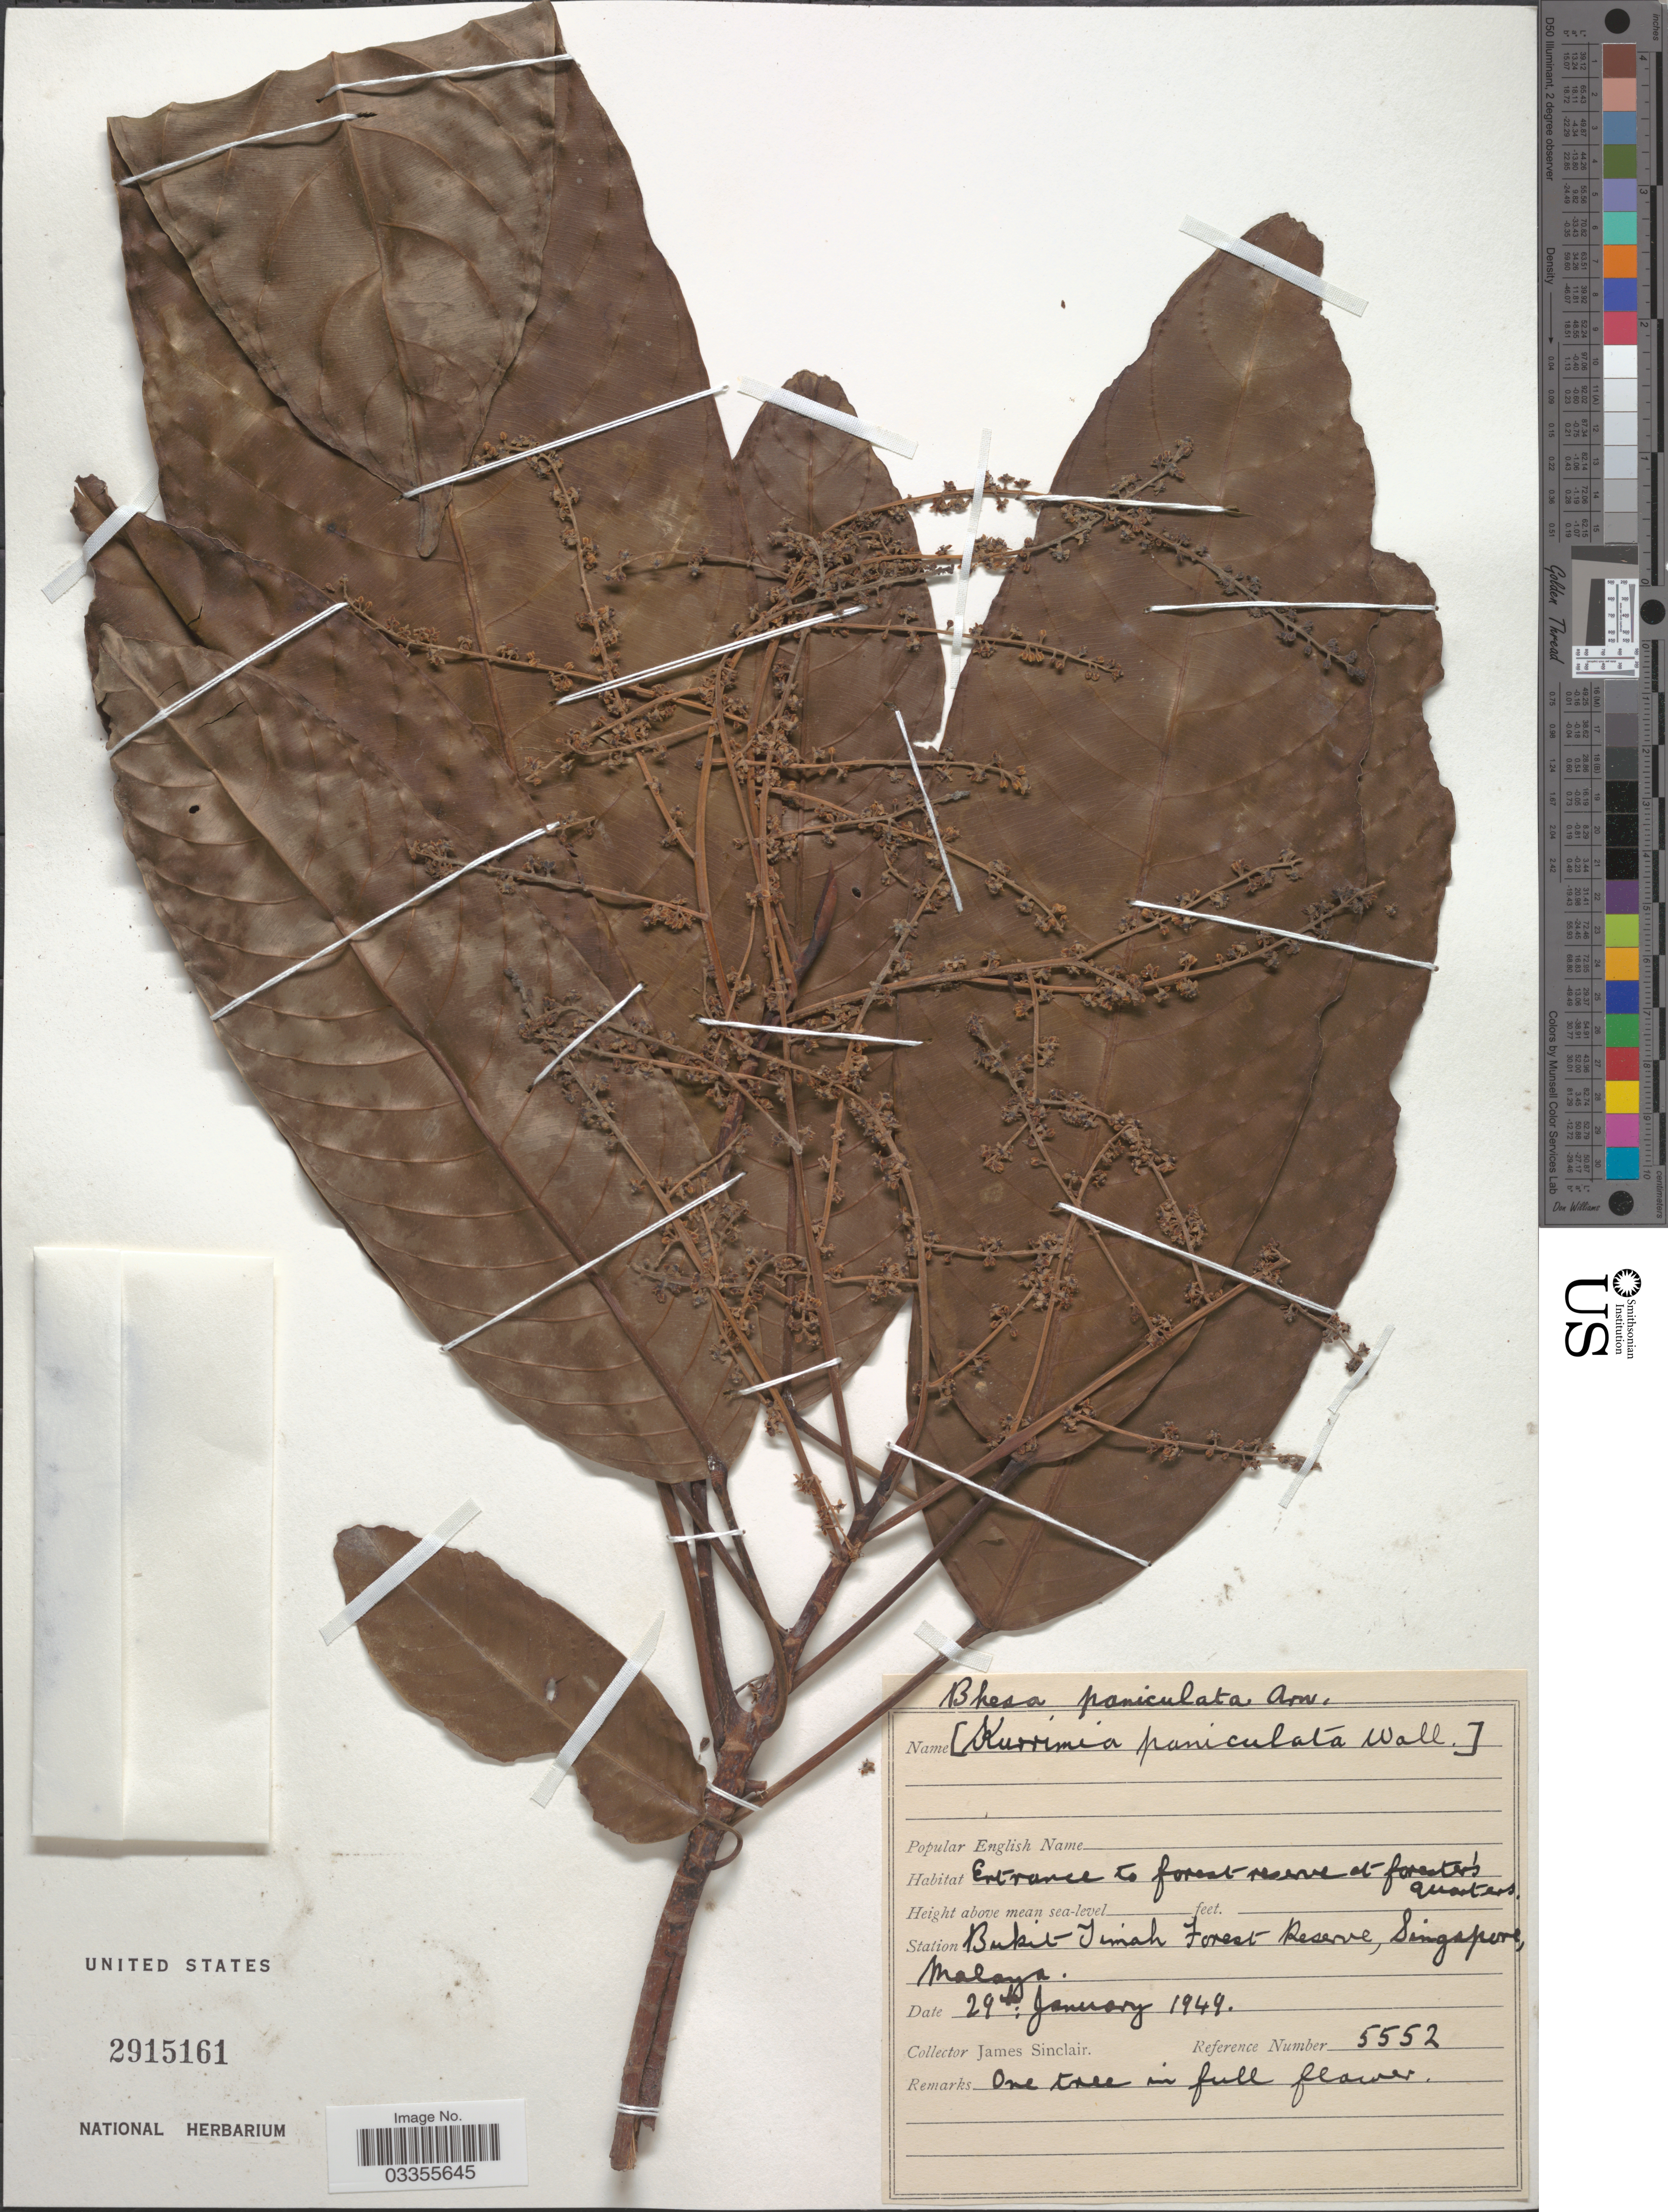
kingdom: Plantae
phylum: Tracheophyta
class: Magnoliopsida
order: Malpighiales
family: Centroplacaceae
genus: Bhesa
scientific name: Bhesa paniculata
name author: (Wall.) Arn.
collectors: J. Sinclair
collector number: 5552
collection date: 1949-01-29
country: Singapore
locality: Station Bukit-Timah Forest Reserve, Malaya.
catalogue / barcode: US 2915161